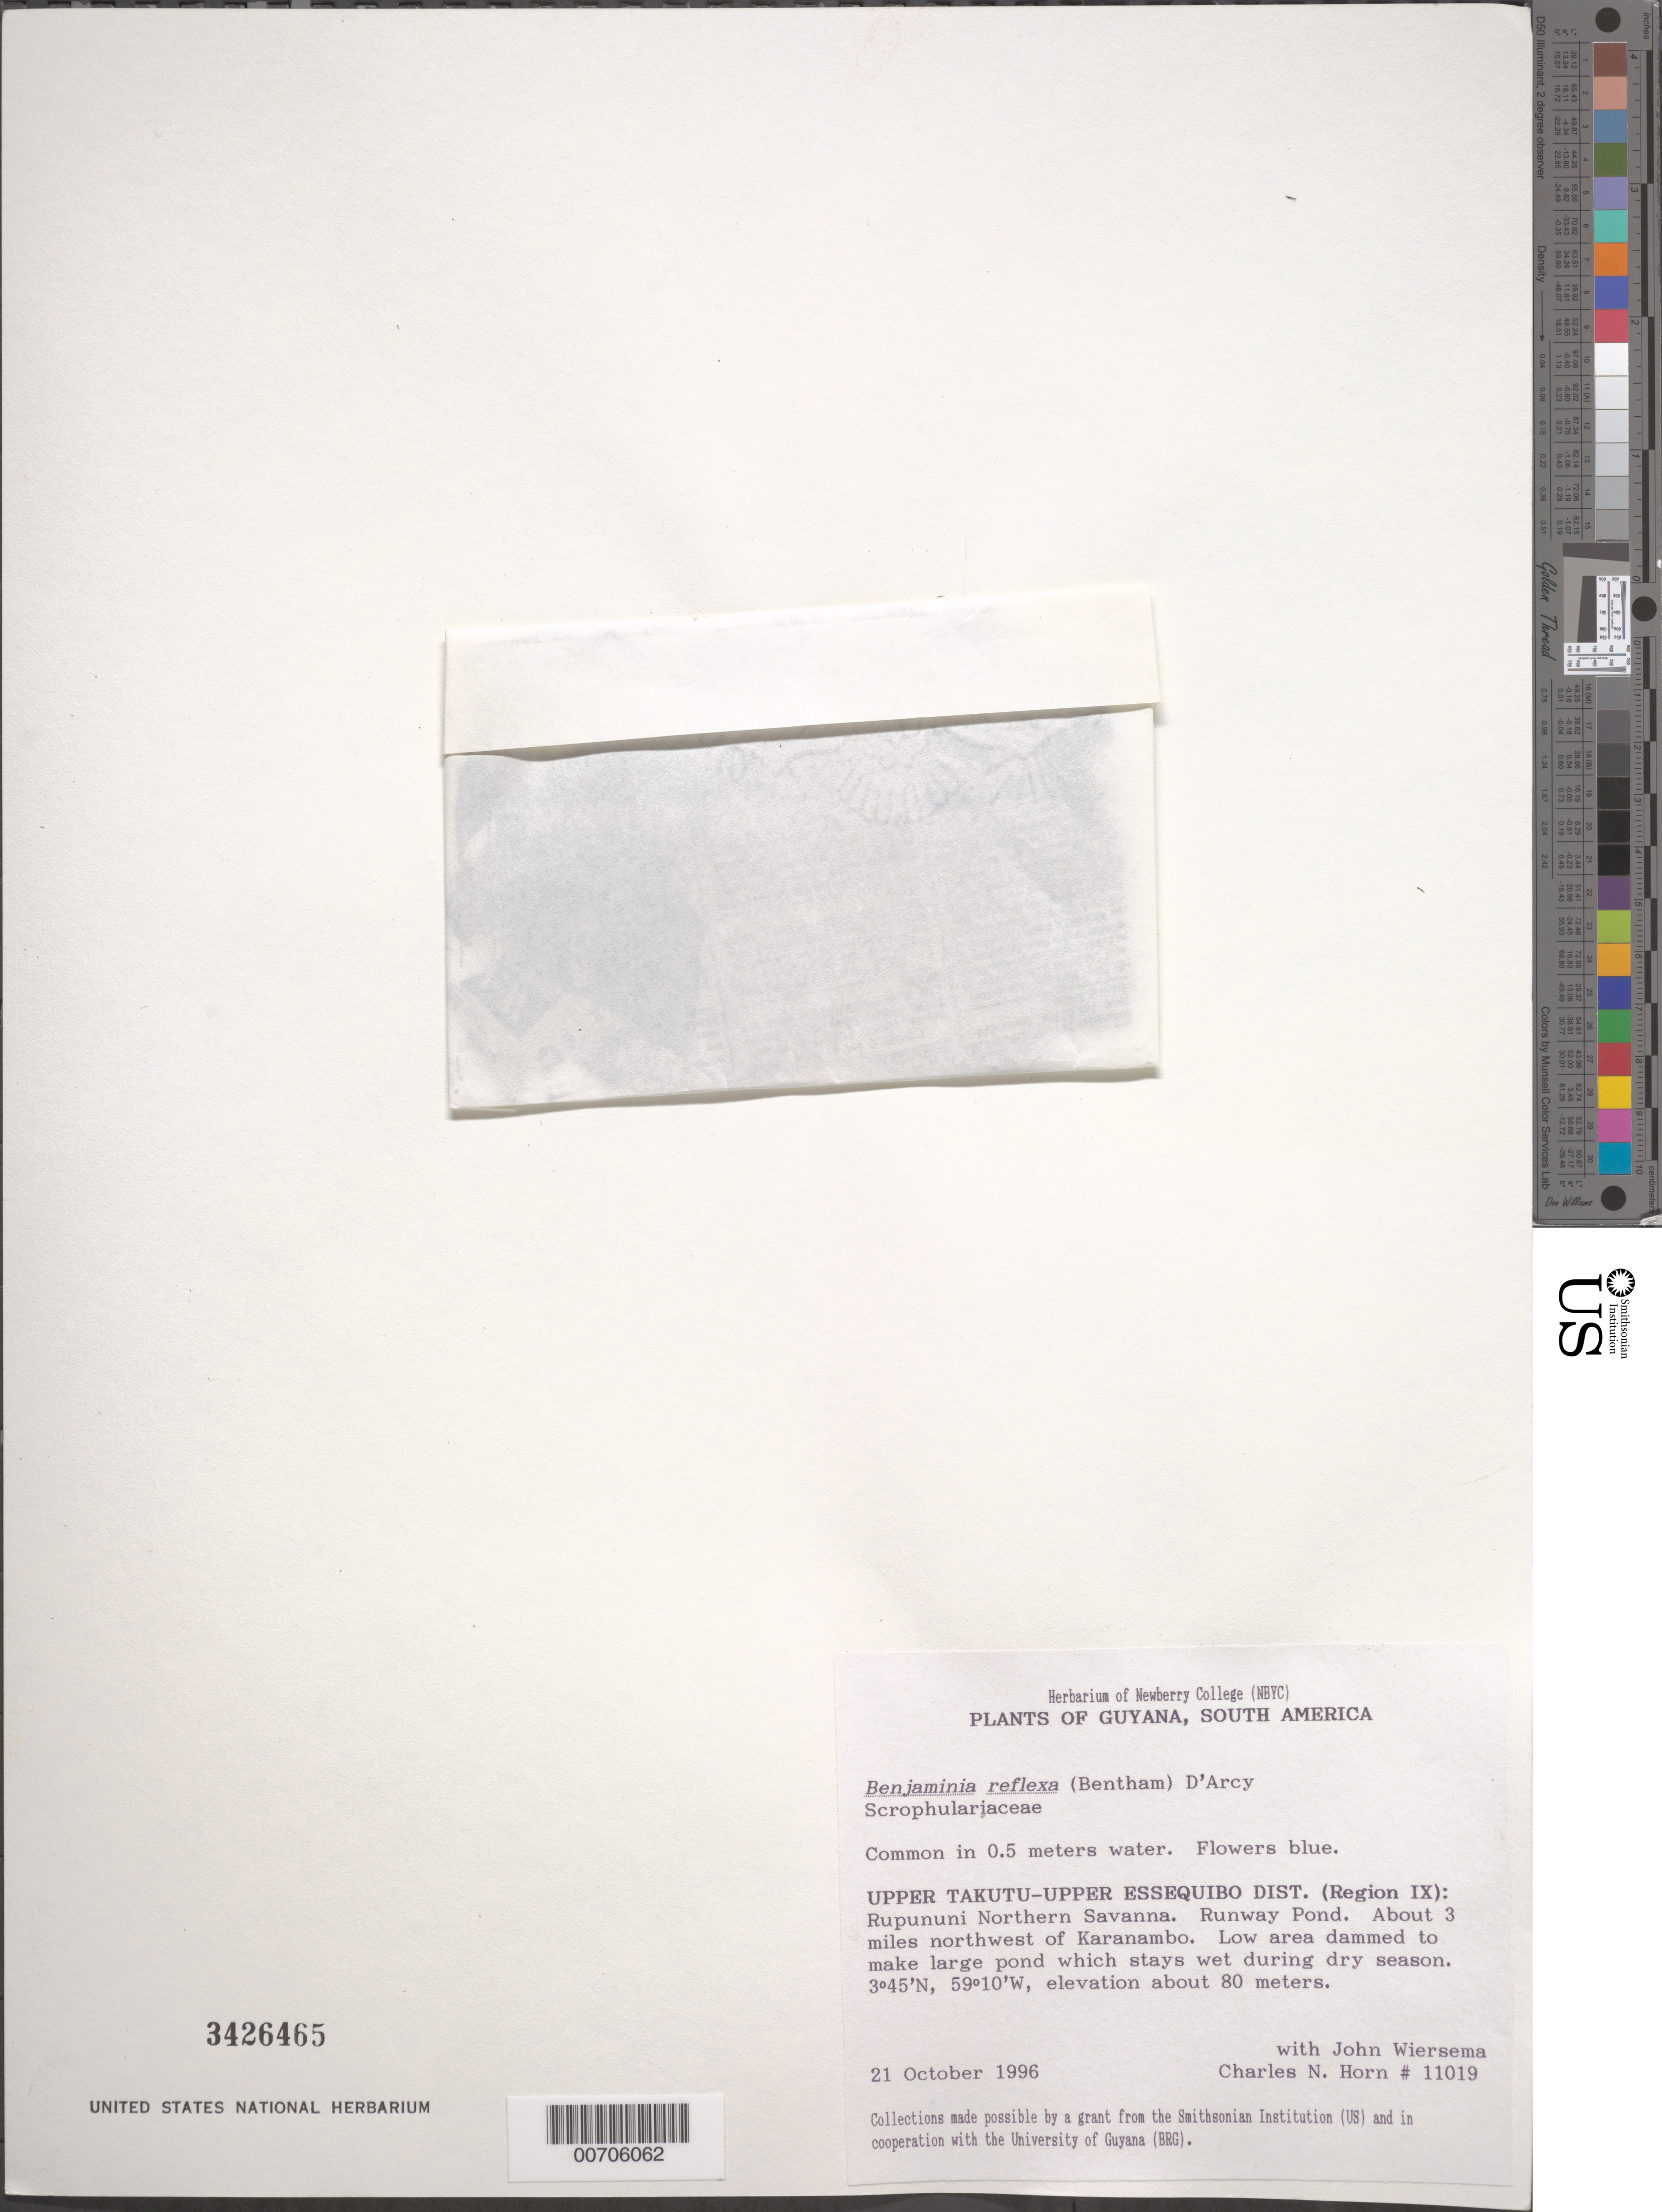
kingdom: Plantae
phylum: Tracheophyta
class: Magnoliopsida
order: Lamiales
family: Plantaginaceae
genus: Benjaminia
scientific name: Benjaminia reflexa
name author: (Benth.) D'Arcy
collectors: C. N. Horn & J. H. Wiersema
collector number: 11019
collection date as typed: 21-Oct-96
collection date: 1996-10-21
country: Guyana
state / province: U. Takutu-U. Essequibo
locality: Rupununi Northern Savanna, Runaway Pond, 3 mi NW of Karanambo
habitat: Water 0.5 m deep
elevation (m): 80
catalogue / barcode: US 3426465